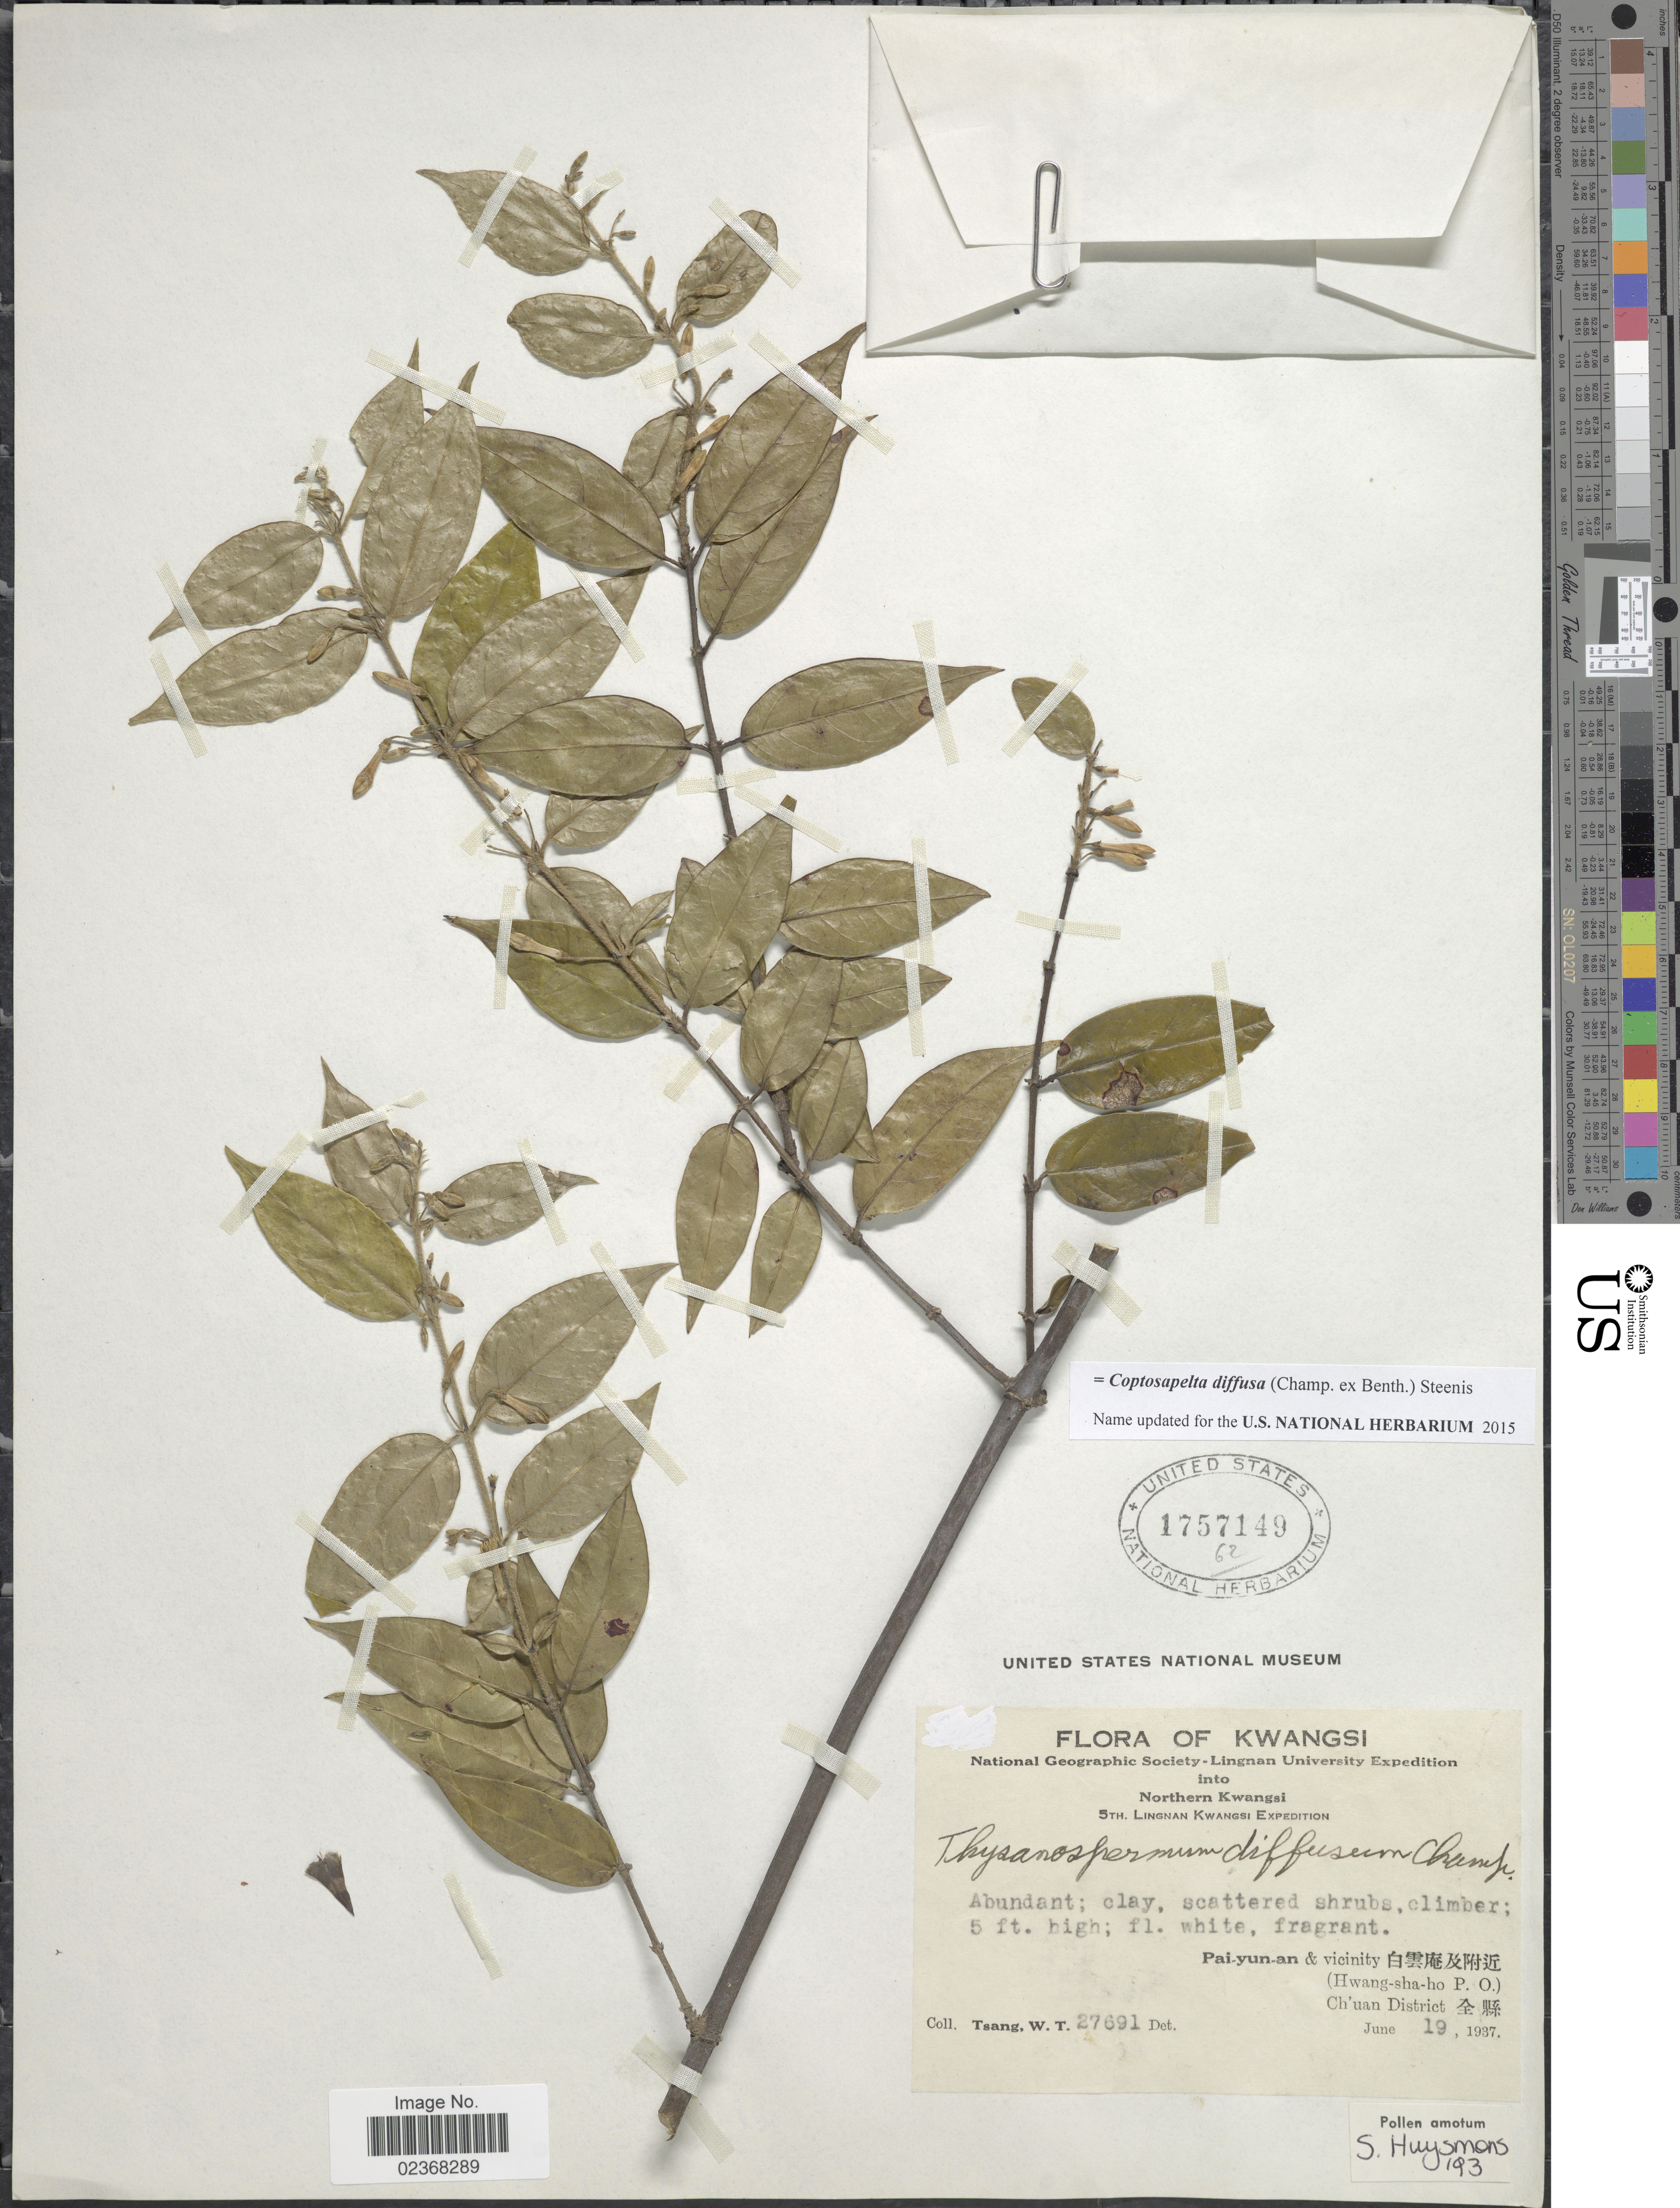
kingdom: Plantae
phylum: Tracheophyta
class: Magnoliopsida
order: Gentianales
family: Rubiaceae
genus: Coptosapelta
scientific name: Coptosapelta diffusa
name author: (Champ. ex Benth.) Steenis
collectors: W. T. Tsang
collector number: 27691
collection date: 1937-06-19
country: China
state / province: Guangxi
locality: Kwangsi, Northern Kwangsi, Pai-yun-an & vicinity (Hwang-sha-ho P.O.) Chu'an District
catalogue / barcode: US 1756249